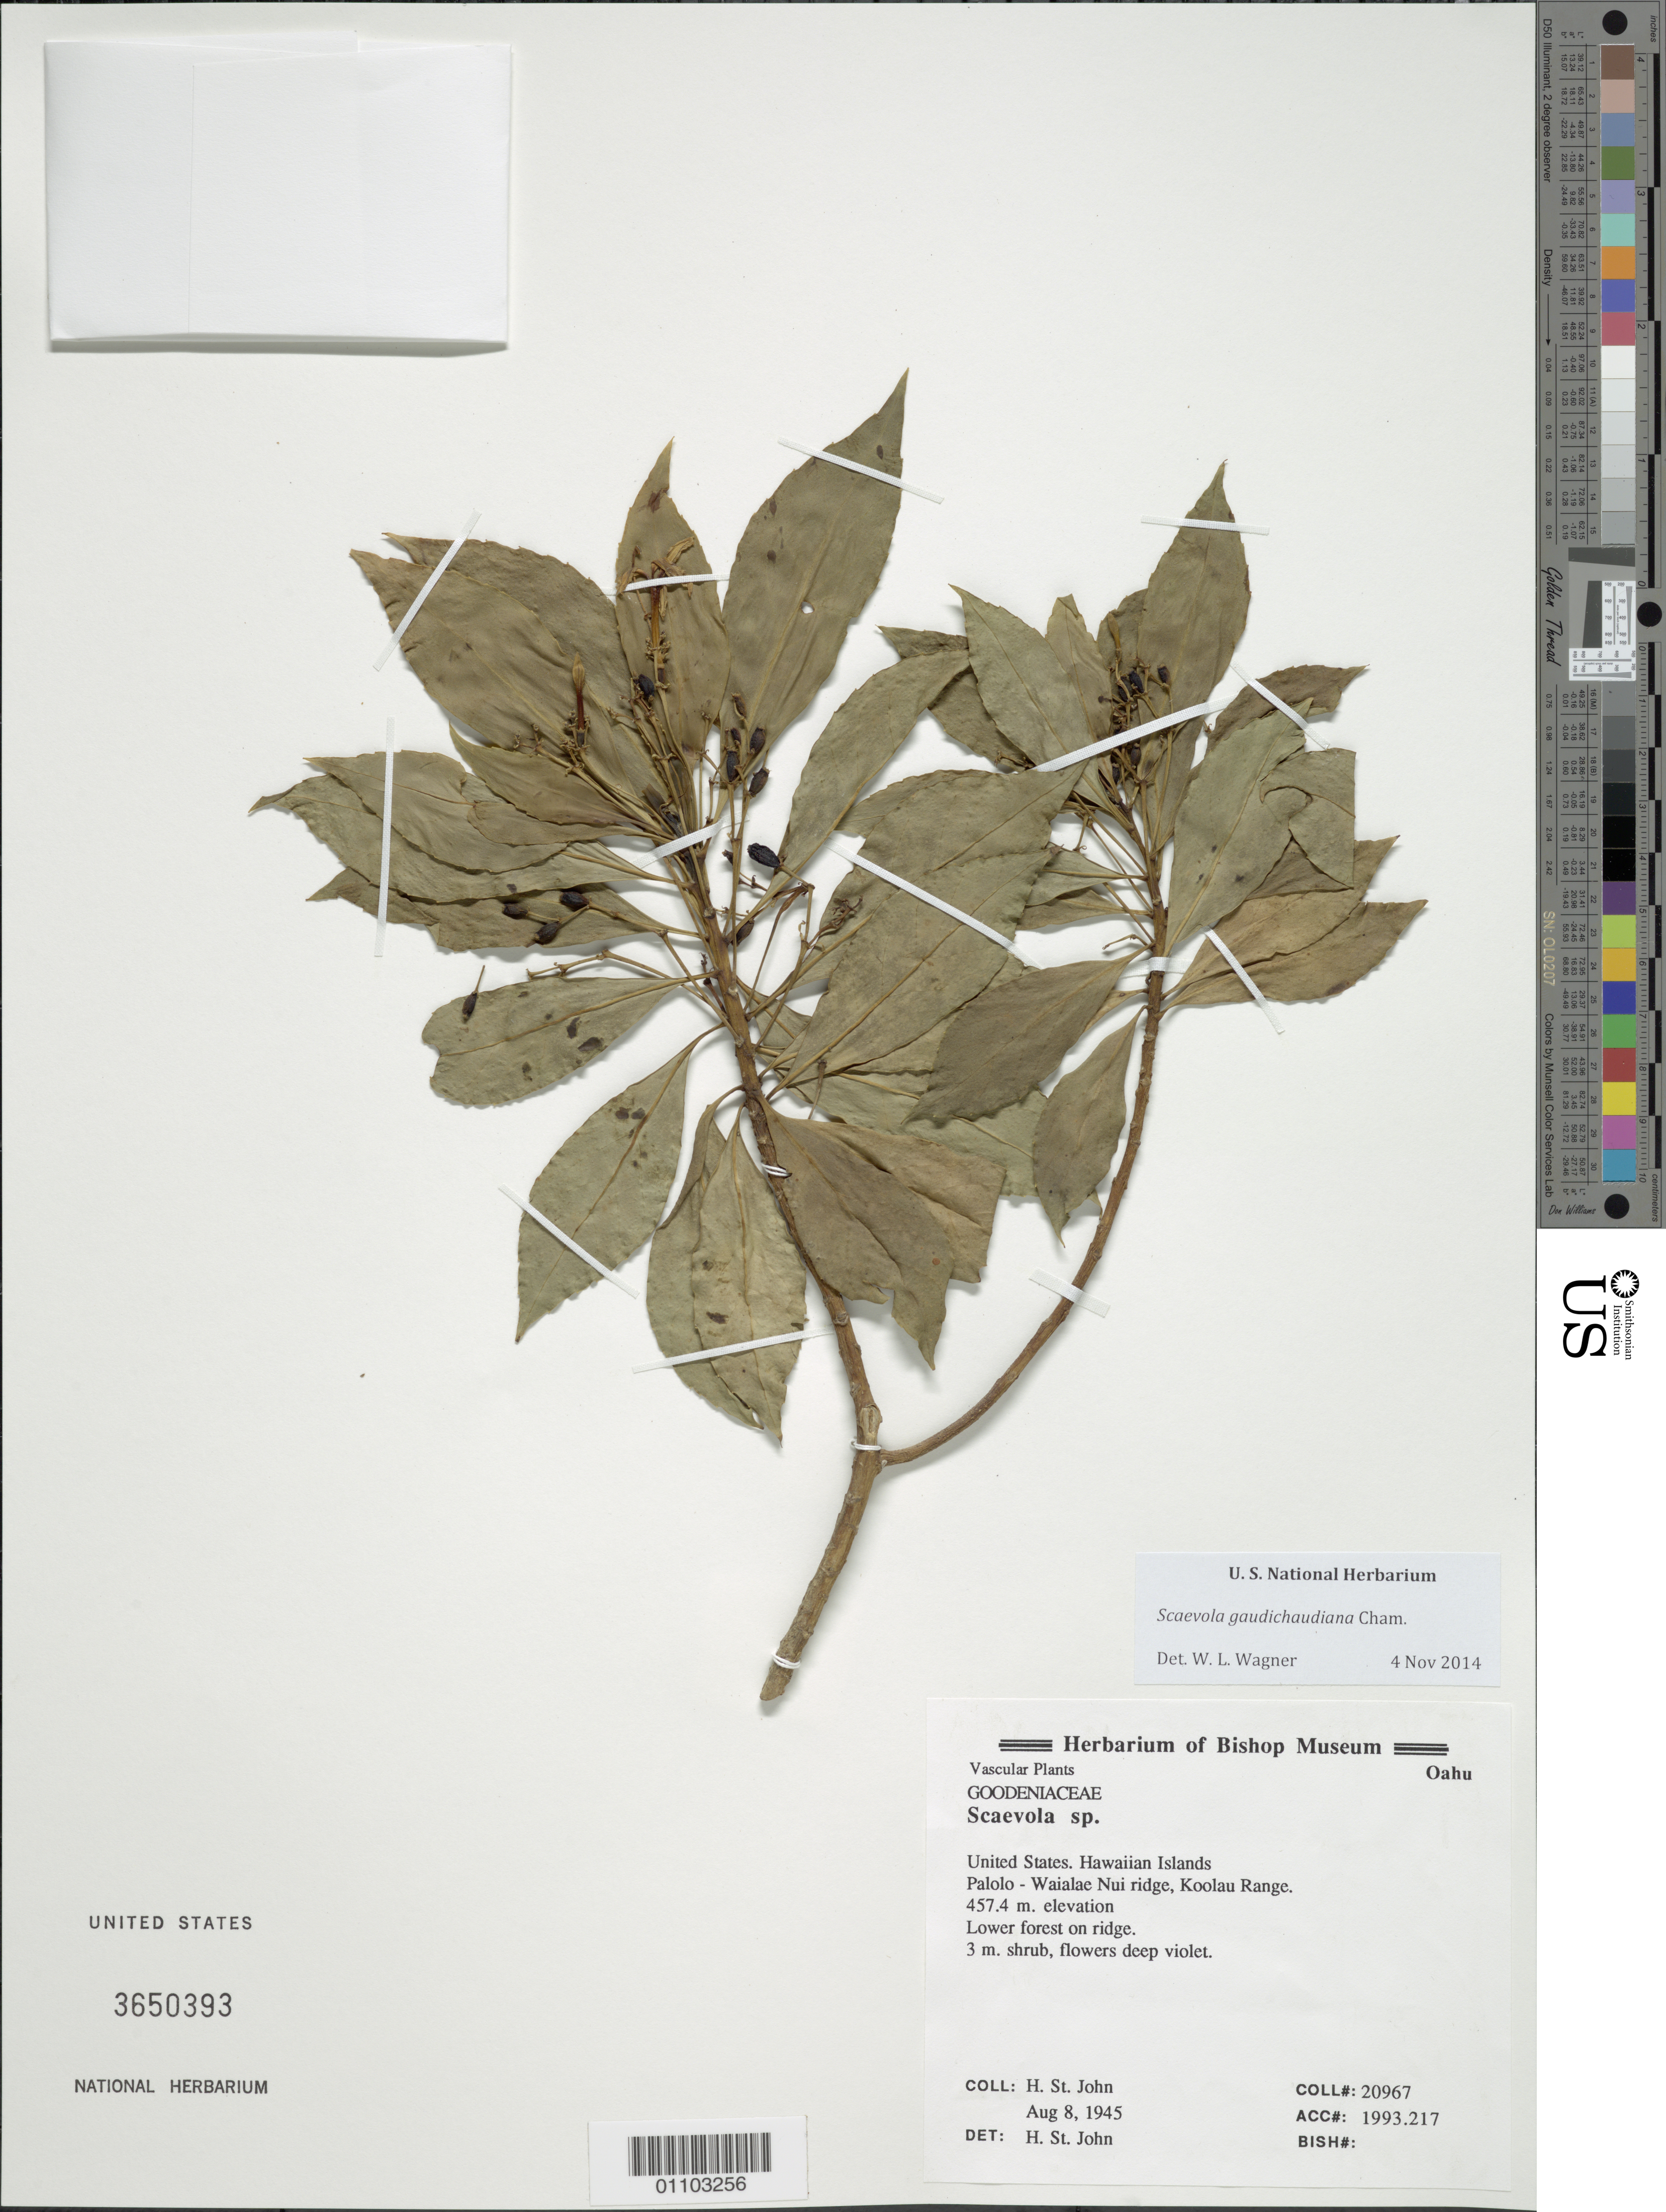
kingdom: Plantae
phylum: Tracheophyta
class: Magnoliopsida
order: Asterales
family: Goodeniaceae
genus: Scaevola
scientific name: Scaevola gaudichaudiana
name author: Cham.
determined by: Wagner, W. L., (BOT), Smithsonian Institution - National Museum of Natural History (UNITED STATES)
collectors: H. St. John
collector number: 20967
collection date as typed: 8 Aug 1945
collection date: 1945-08-08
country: United States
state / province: Hawaii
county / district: Honolulu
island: Oahu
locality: Palolo-Waialae Nui ridge, Koolau Range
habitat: Lower forest on ridge, 3 m shrub.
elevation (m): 457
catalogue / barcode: US 3650393